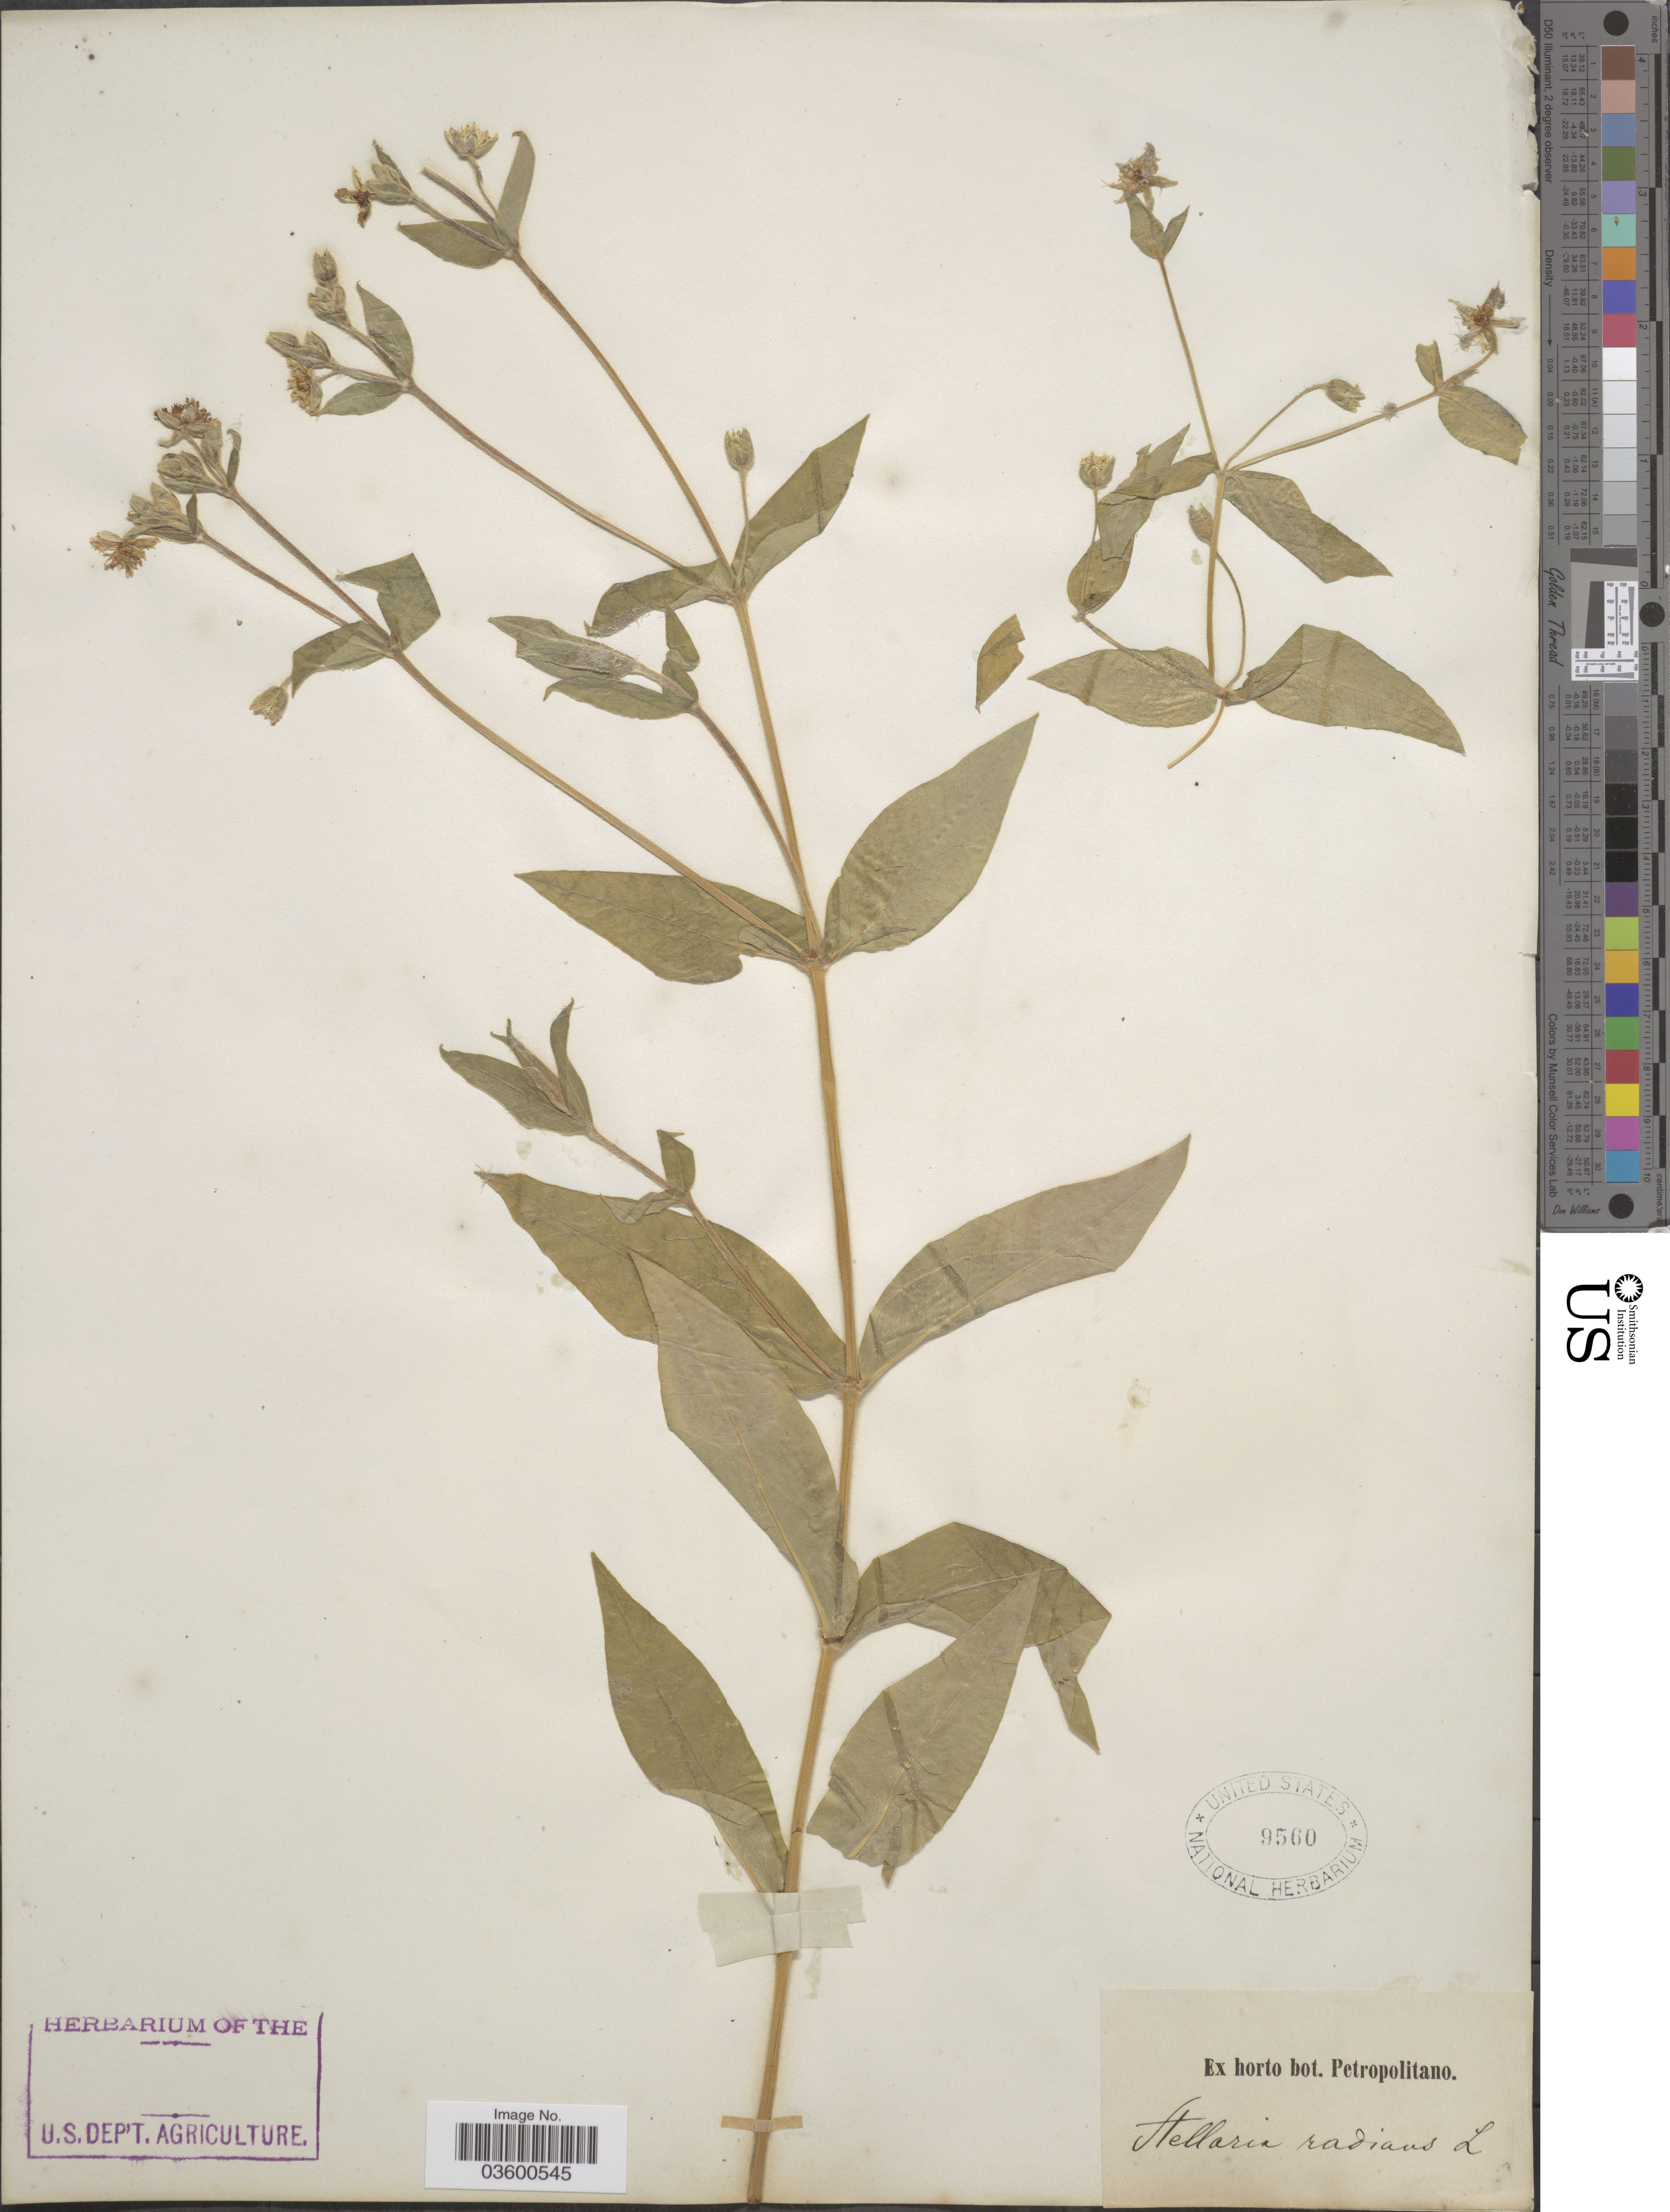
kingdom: Plantae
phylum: Tracheophyta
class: Magnoliopsida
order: Caryophyllales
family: Caryophyllaceae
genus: Stellaria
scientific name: Stellaria radians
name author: L.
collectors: ex Horto Bot. Petropolitano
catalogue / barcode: US 9560